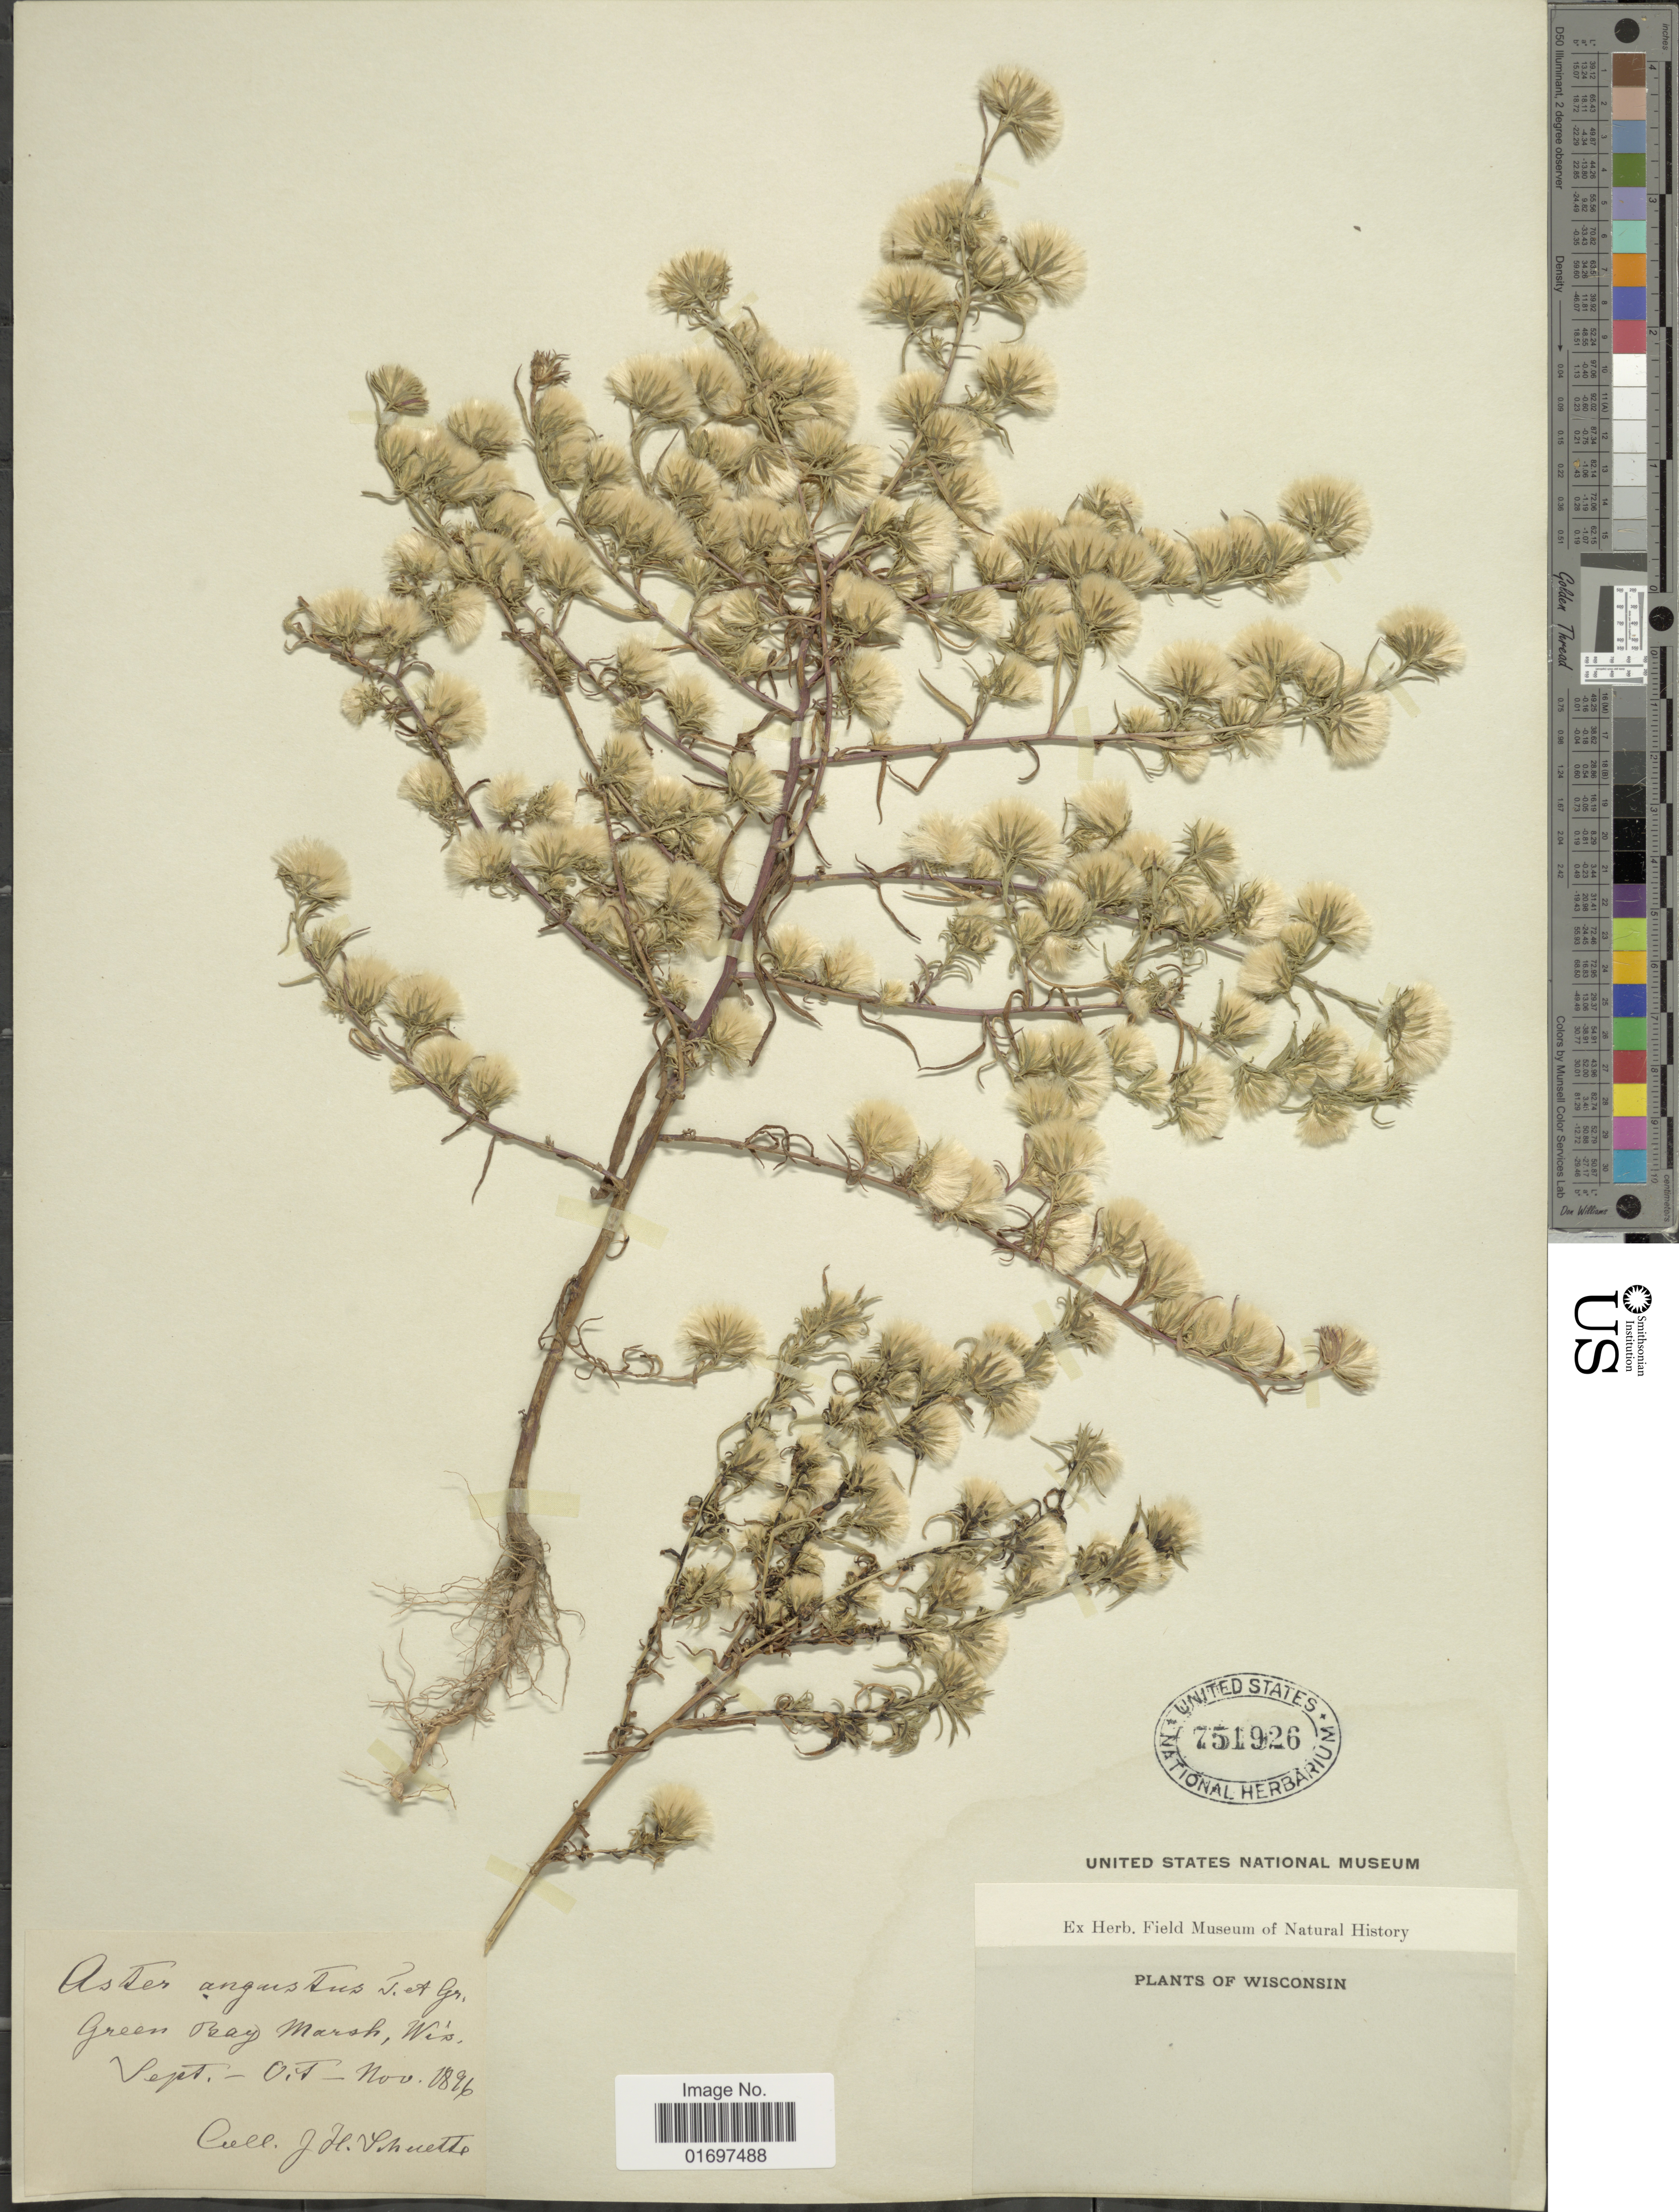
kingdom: Plantae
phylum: Tracheophyta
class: Magnoliopsida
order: Asterales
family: Asteraceae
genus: Symphyotrichum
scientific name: Symphyotrichum ciliatum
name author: (Ledeb.) G.L. Nesom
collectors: J. H. Schuette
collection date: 1896-09/1896-11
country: United States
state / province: Wisconsin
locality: Wisconsin. Green Bay Marsh, Wis.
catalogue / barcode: US 751926